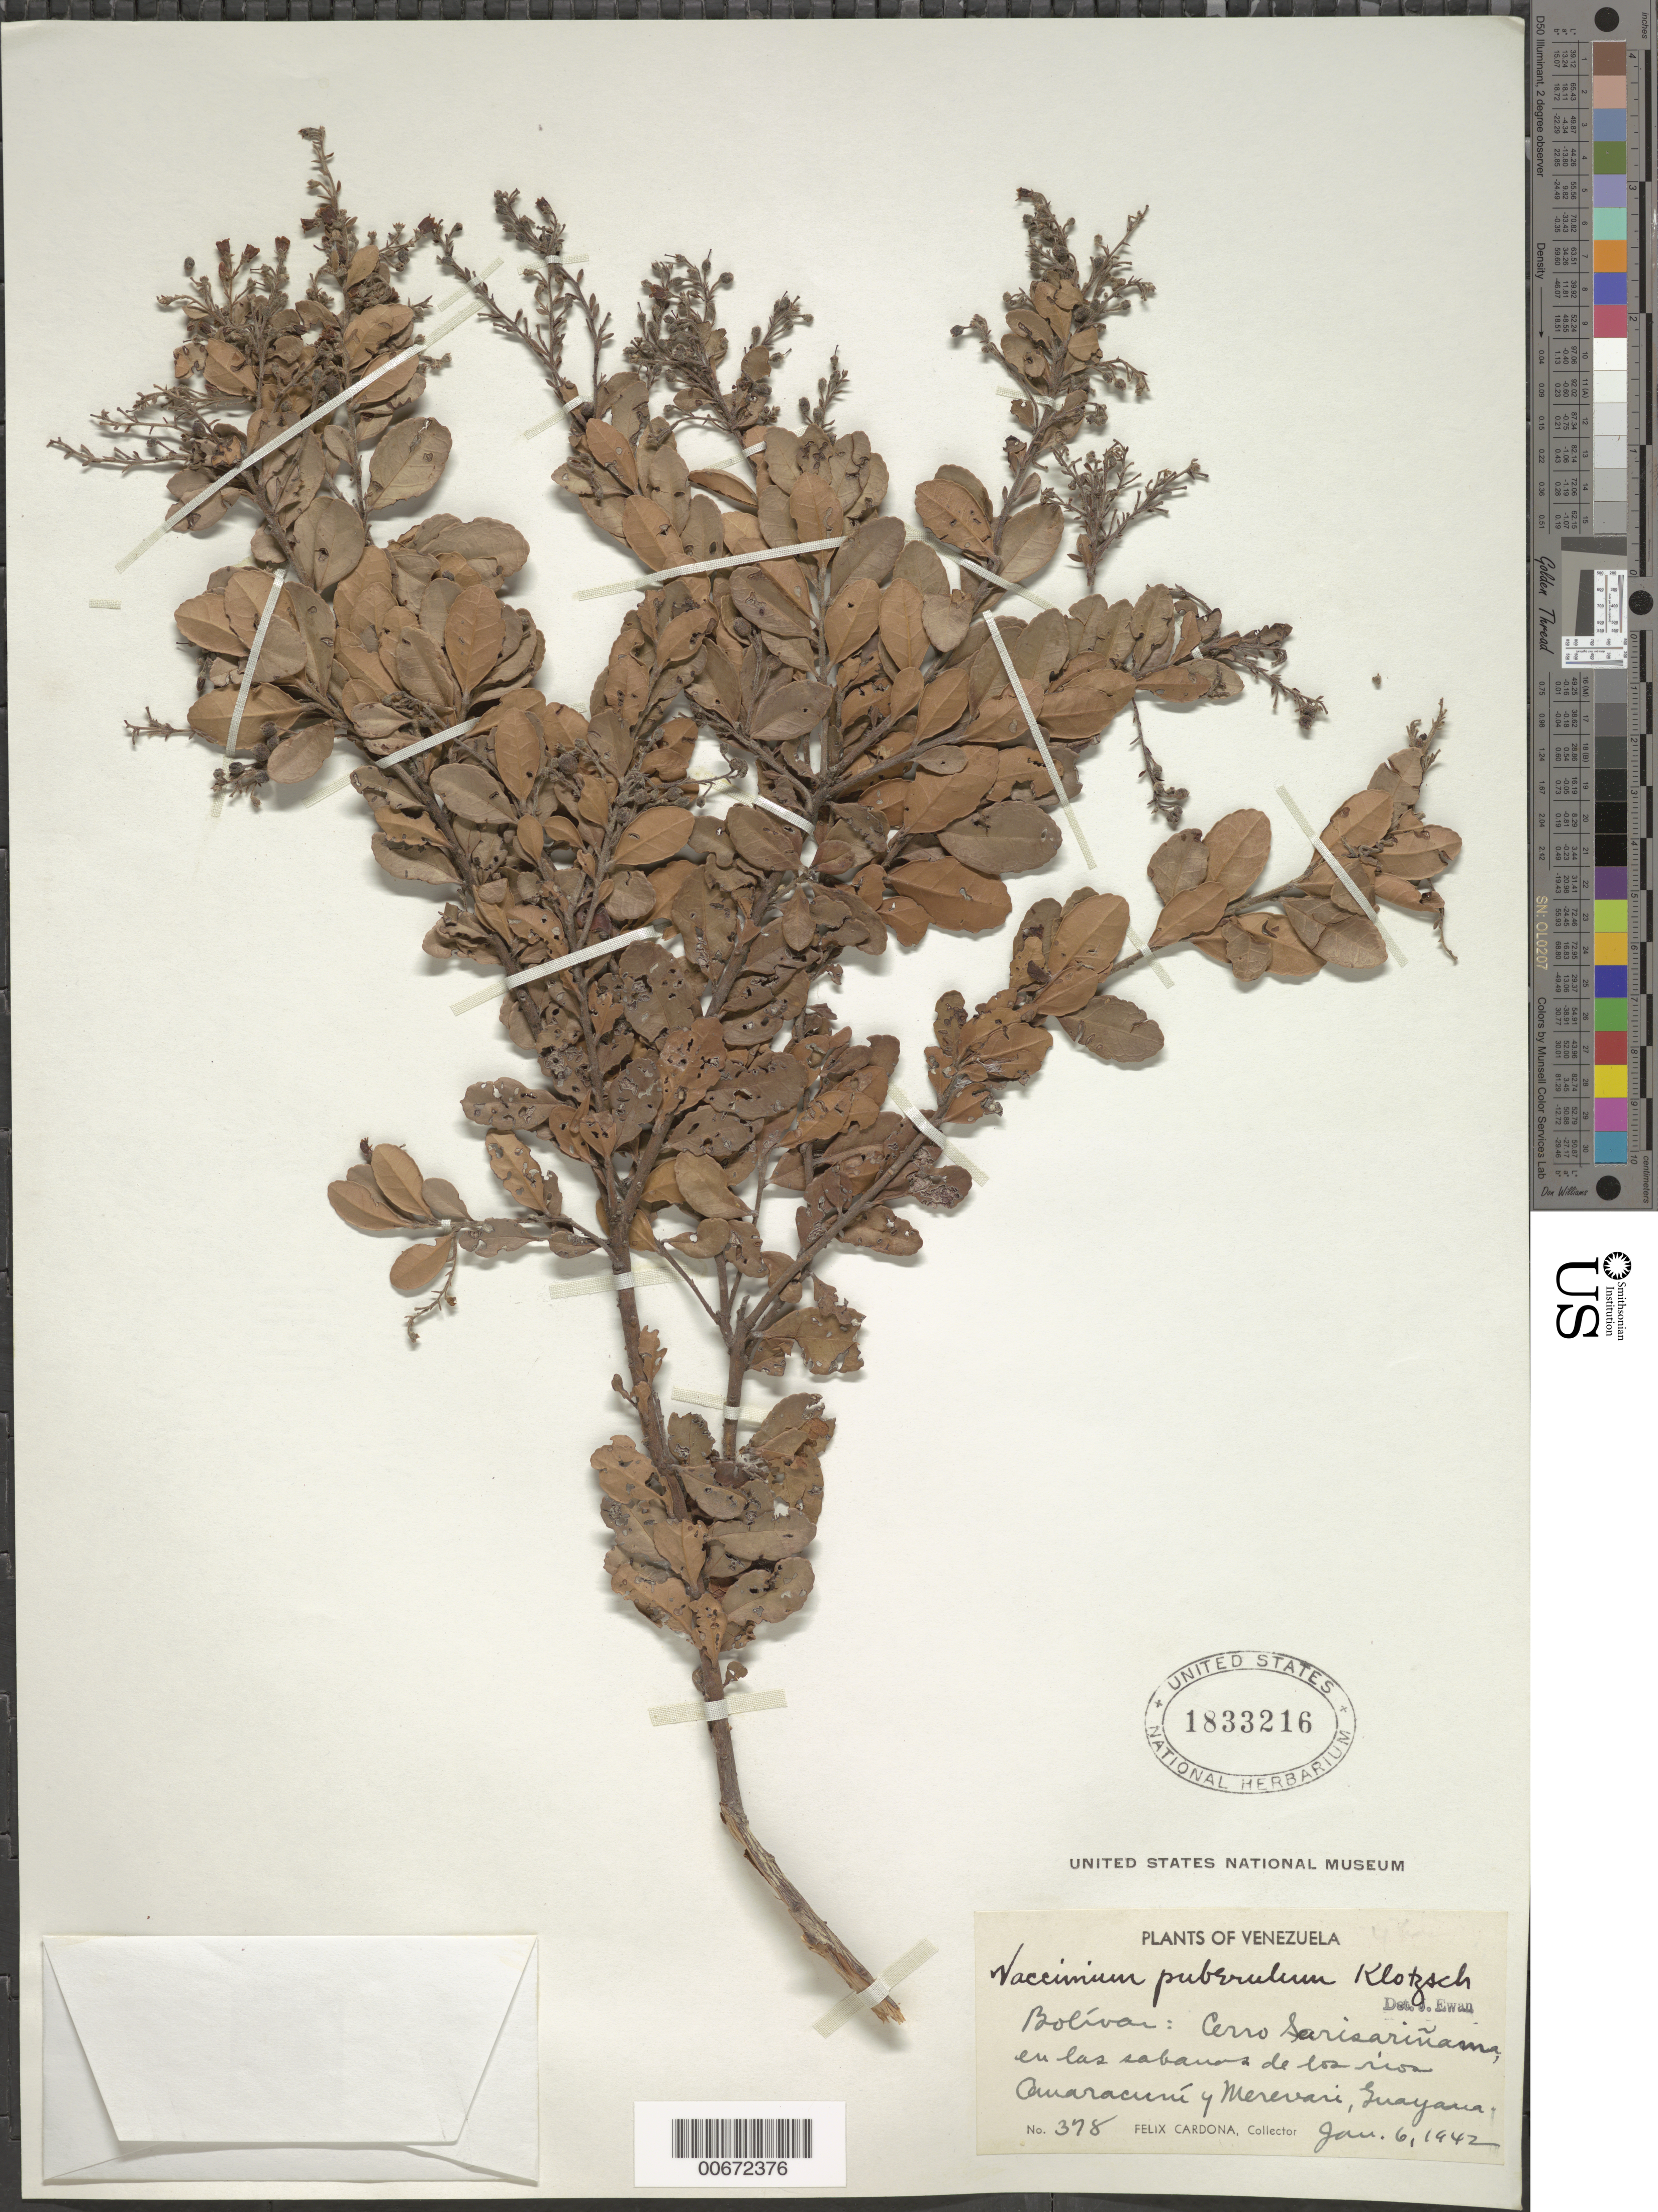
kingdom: Plantae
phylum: Tracheophyta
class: Magnoliopsida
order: Ericales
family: Ericaceae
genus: Vaccinium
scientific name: Vaccinium puberulum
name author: Klotzsch ex Meisn.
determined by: Ewan, J. A.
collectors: F. Cardona Puig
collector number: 378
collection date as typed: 6-Jan-42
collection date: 1942-01-06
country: Venezuela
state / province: Bolívar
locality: Cerro Sarisariñama, Ríos Canaracunú y Merevari, Alto Caura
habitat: Savanna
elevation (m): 600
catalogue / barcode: US 1833216